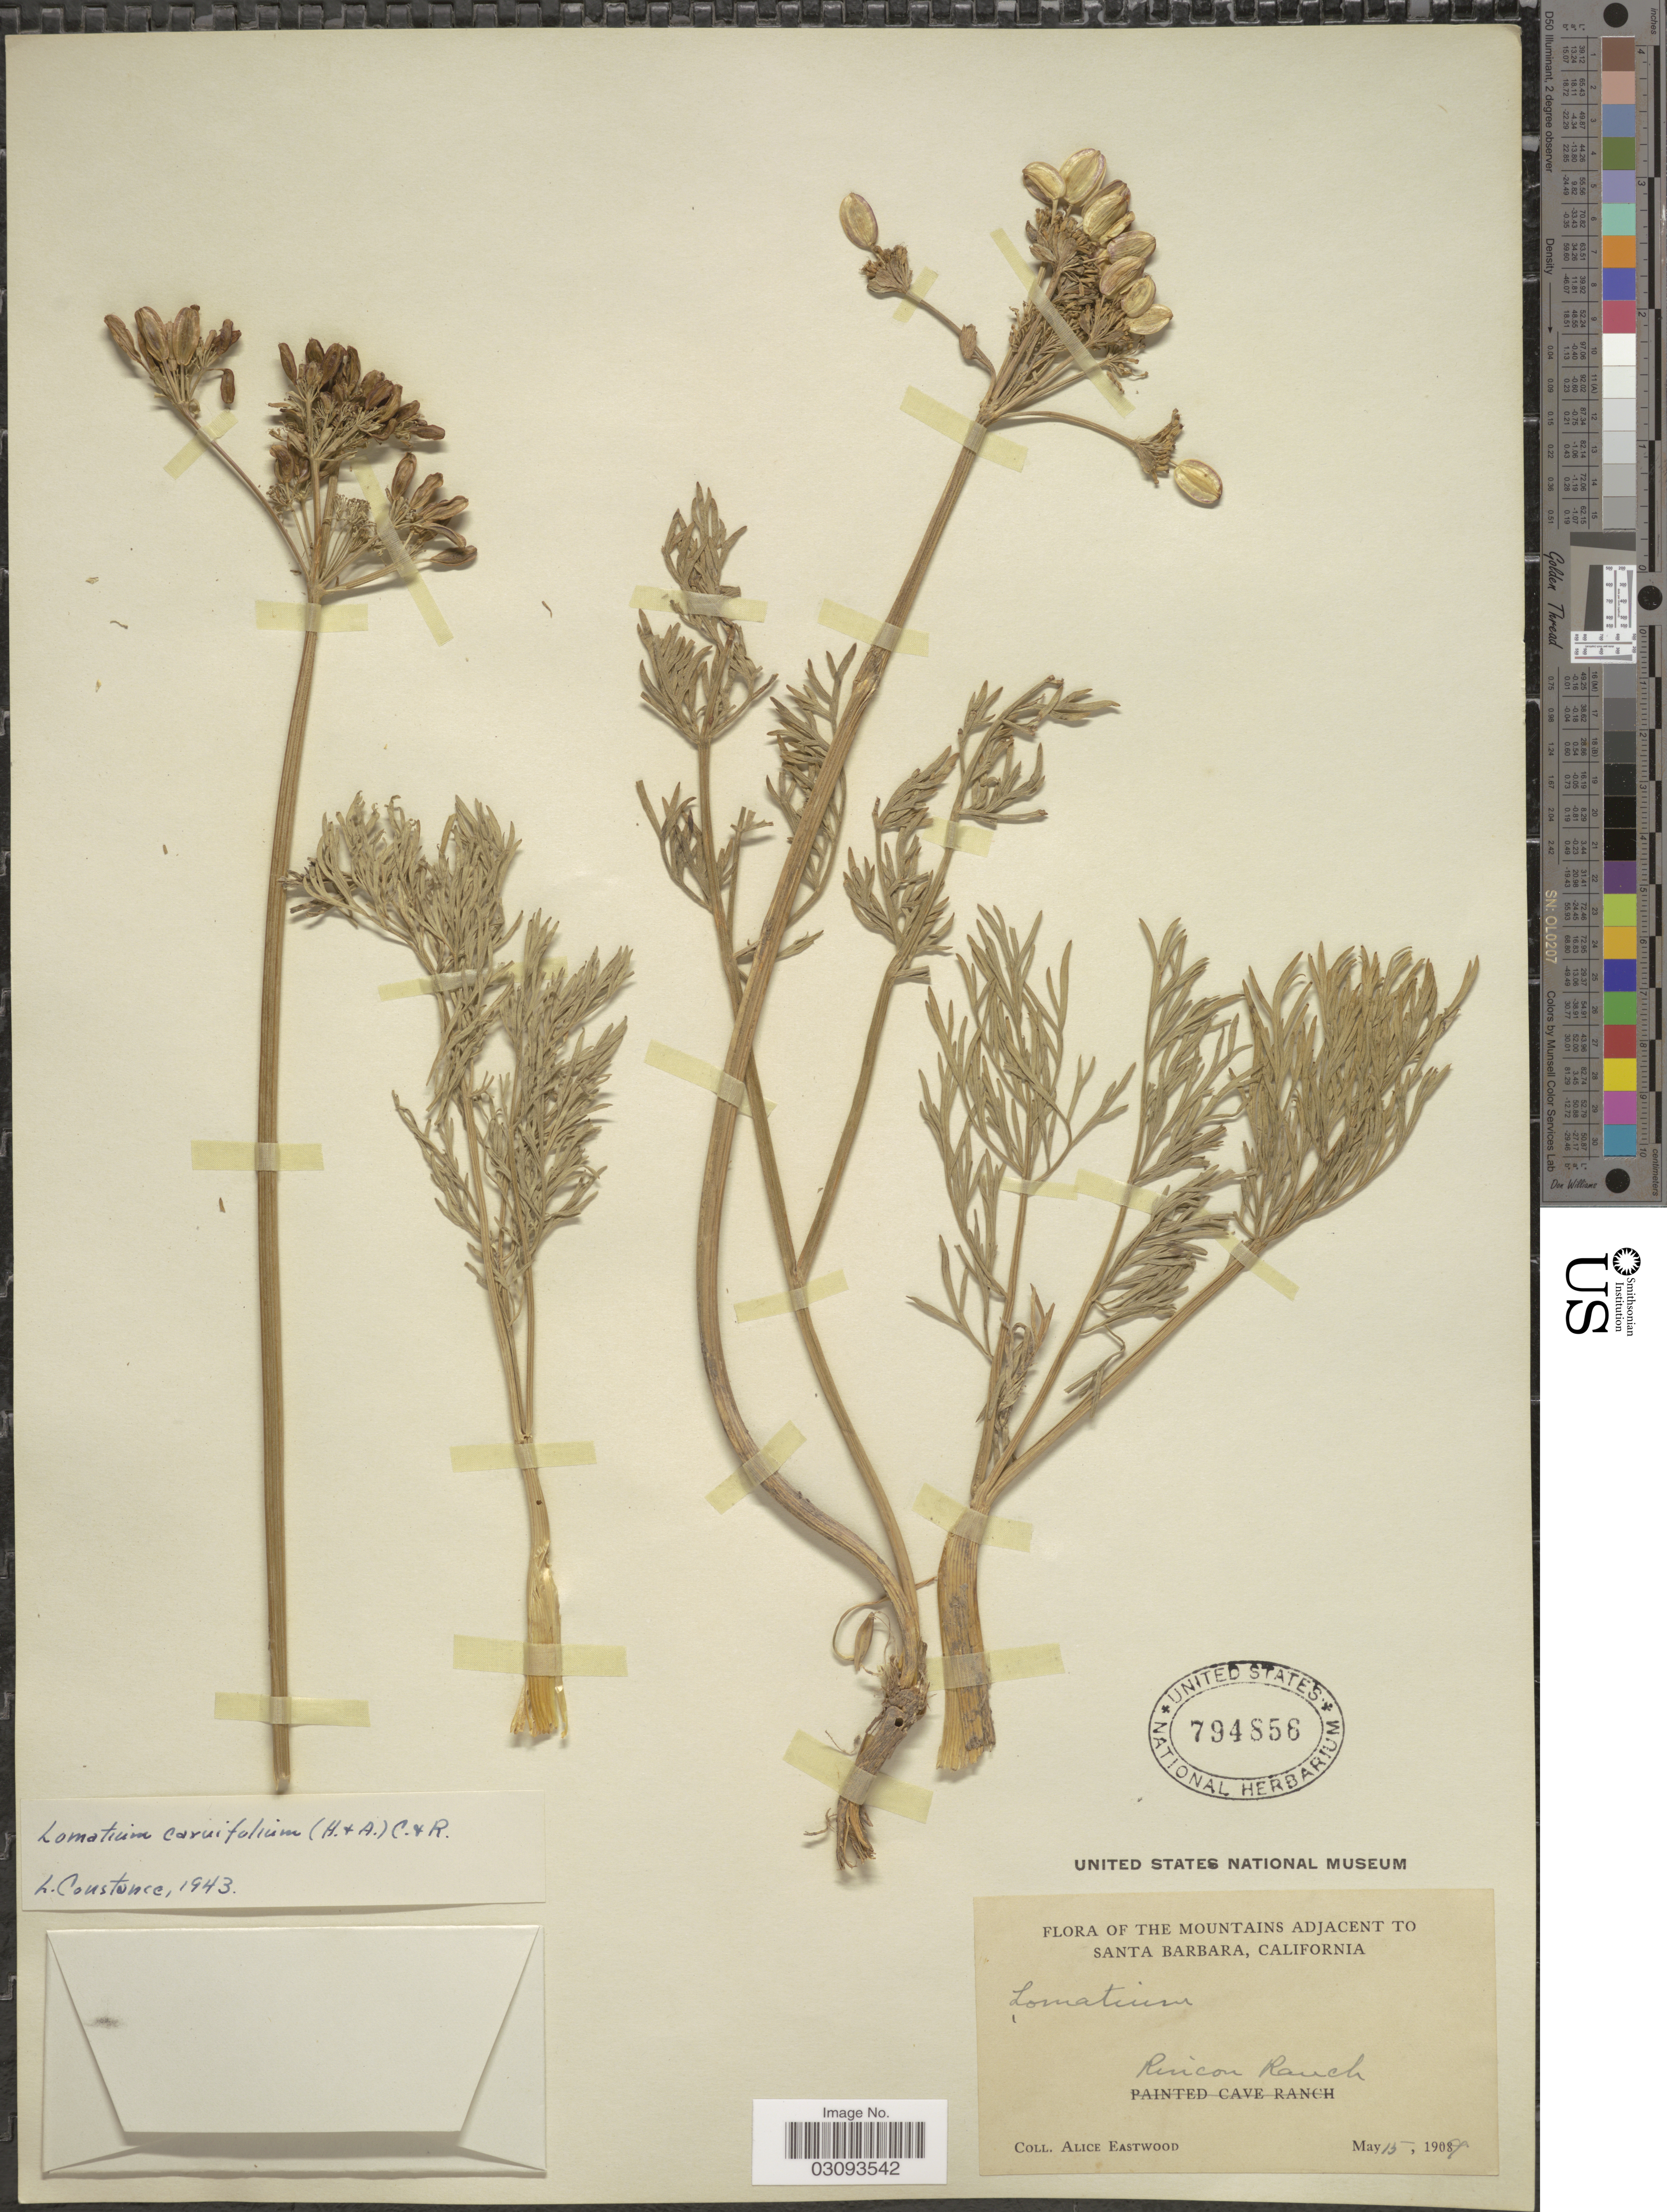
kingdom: Plantae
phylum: Tracheophyta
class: Magnoliopsida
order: Apiales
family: Apiaceae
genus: Lomatium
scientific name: Lomatium caruifolium var. caruifolium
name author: (Hook. & Arn.) J.M. Coult. & Rose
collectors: A. Eastwood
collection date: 1909-05-15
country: United States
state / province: California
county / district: Santa Barbara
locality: Mountains adjacent to Santa Barbara. Rincon Ranch.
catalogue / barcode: US 794856